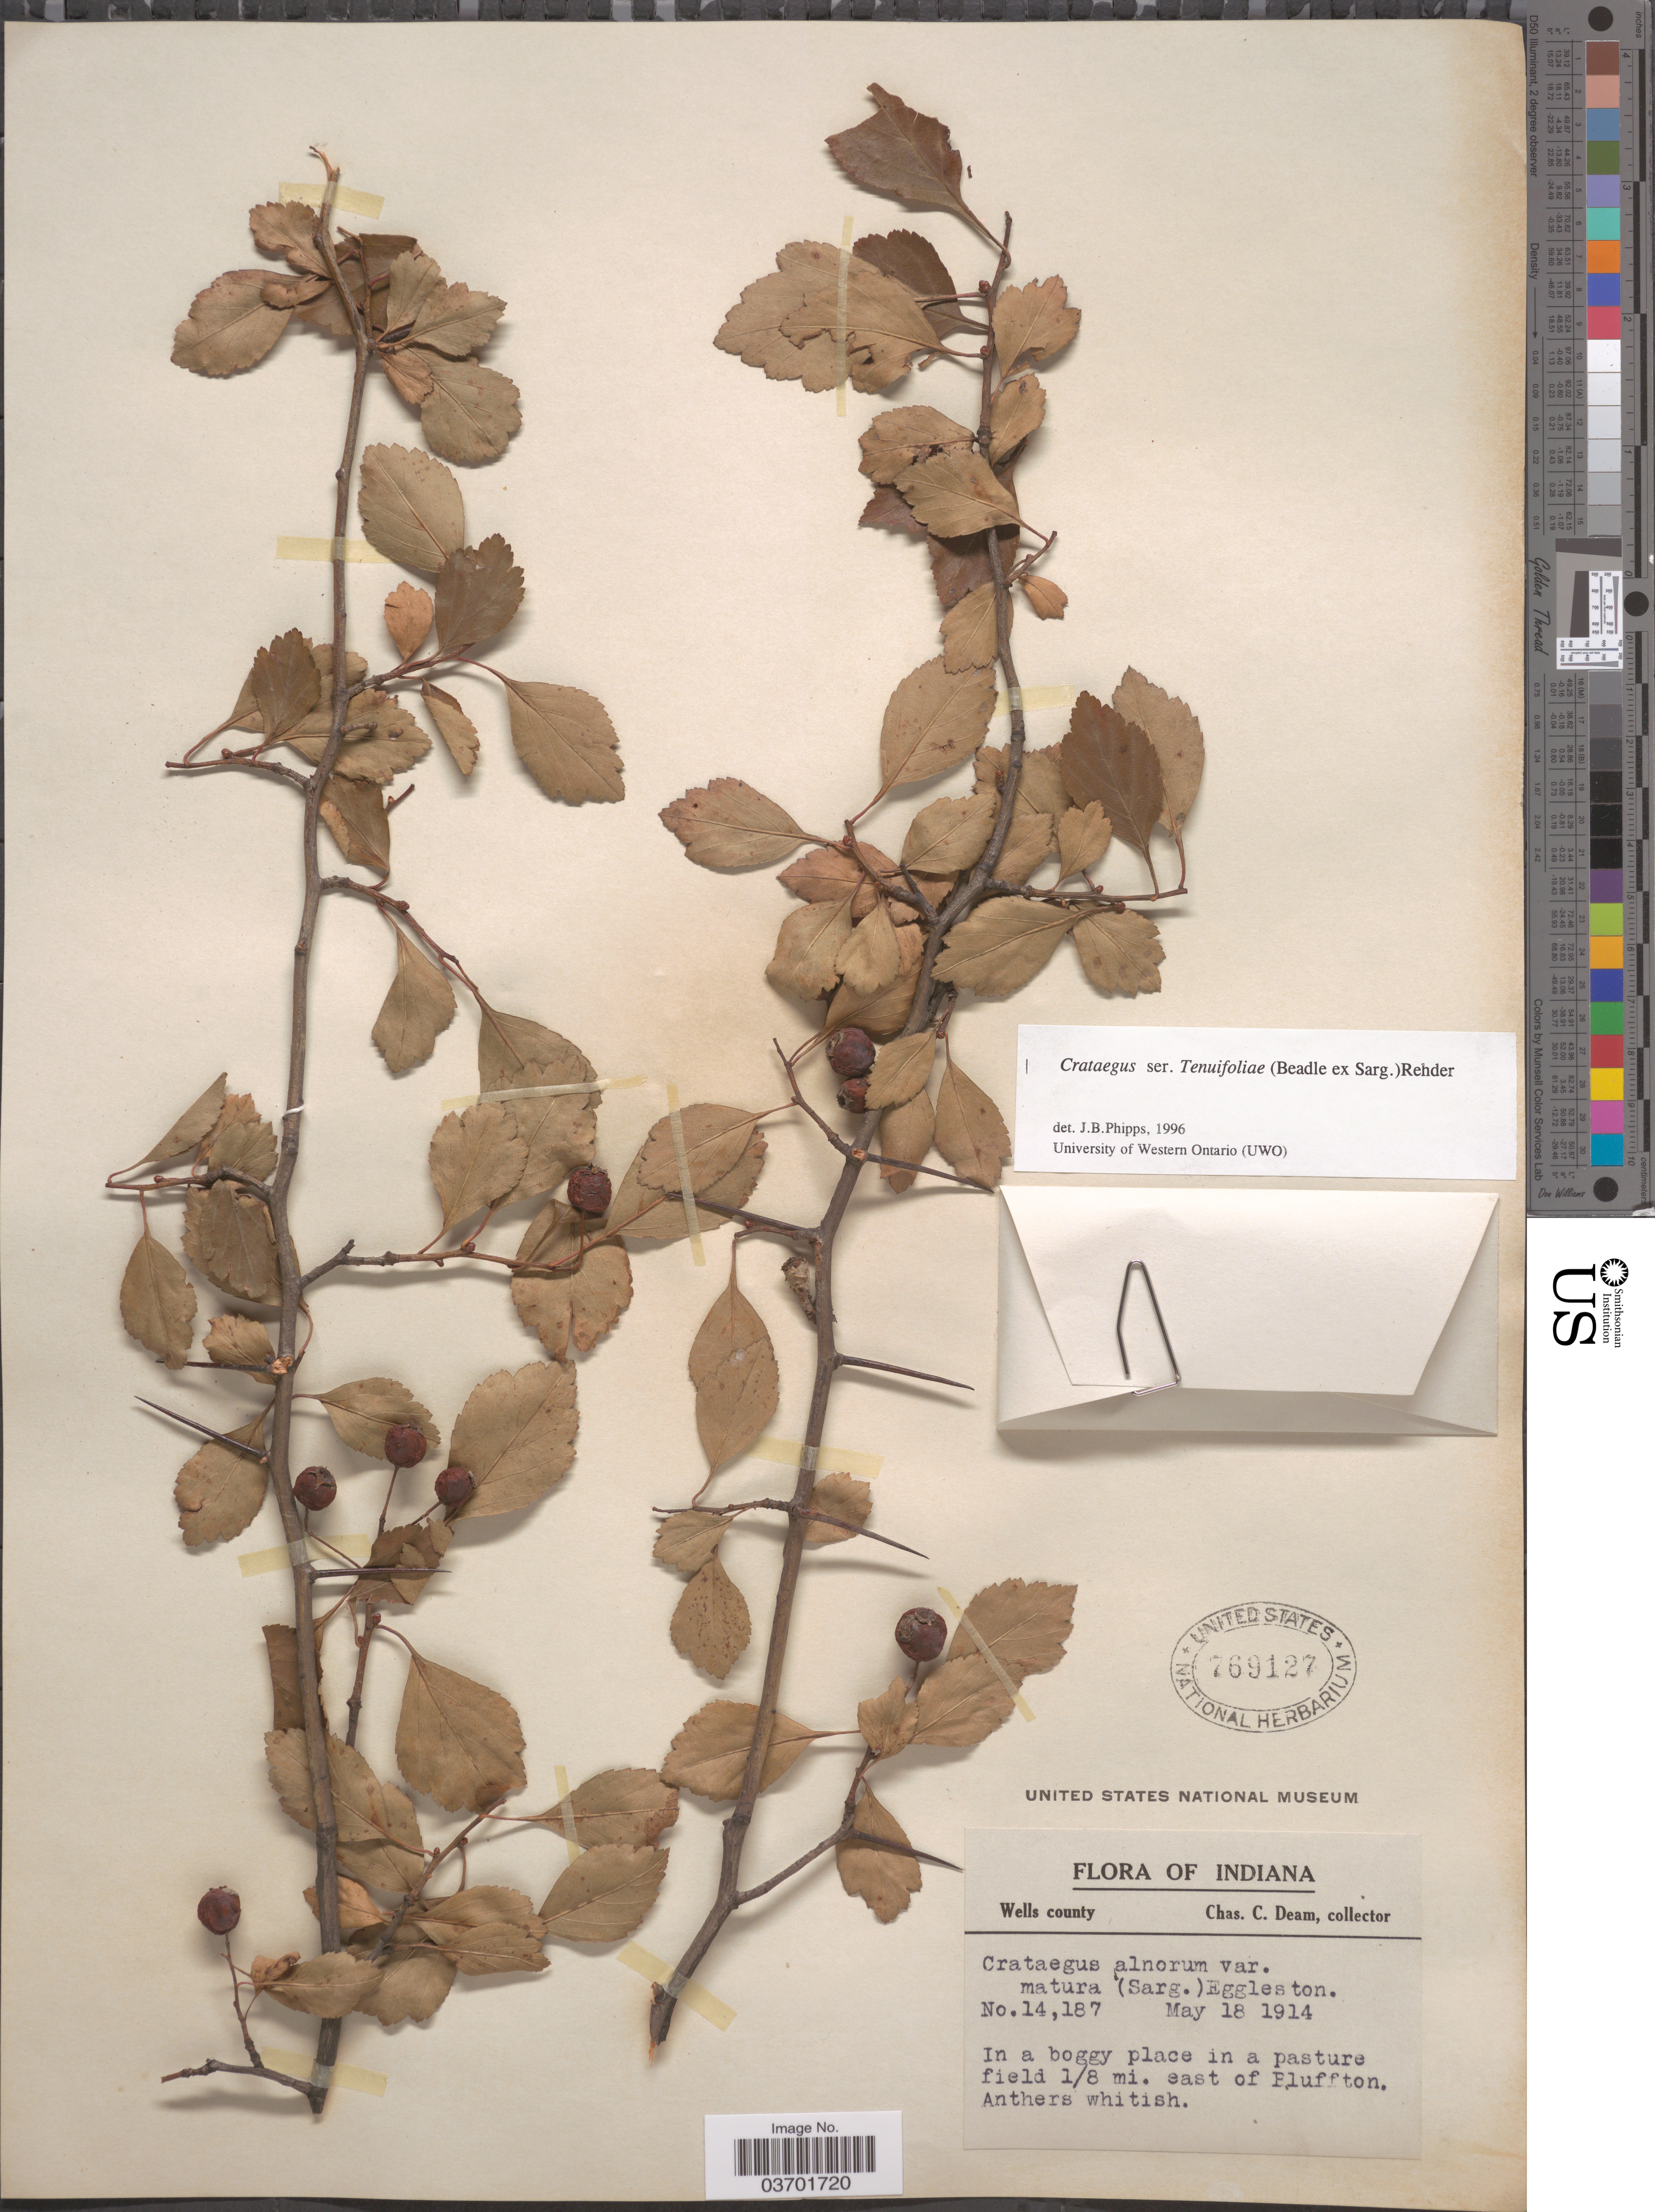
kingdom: Plantae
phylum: Tracheophyta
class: Magnoliopsida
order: Rosales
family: Rosaceae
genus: Crataegus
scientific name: Crataegus schuettei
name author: Ashe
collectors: C. C. Deam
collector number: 14187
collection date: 1914-05-18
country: United States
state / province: Indiana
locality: Wells county. In a pasture field 1/8 mi. east of Bluffton.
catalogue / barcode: US 769127